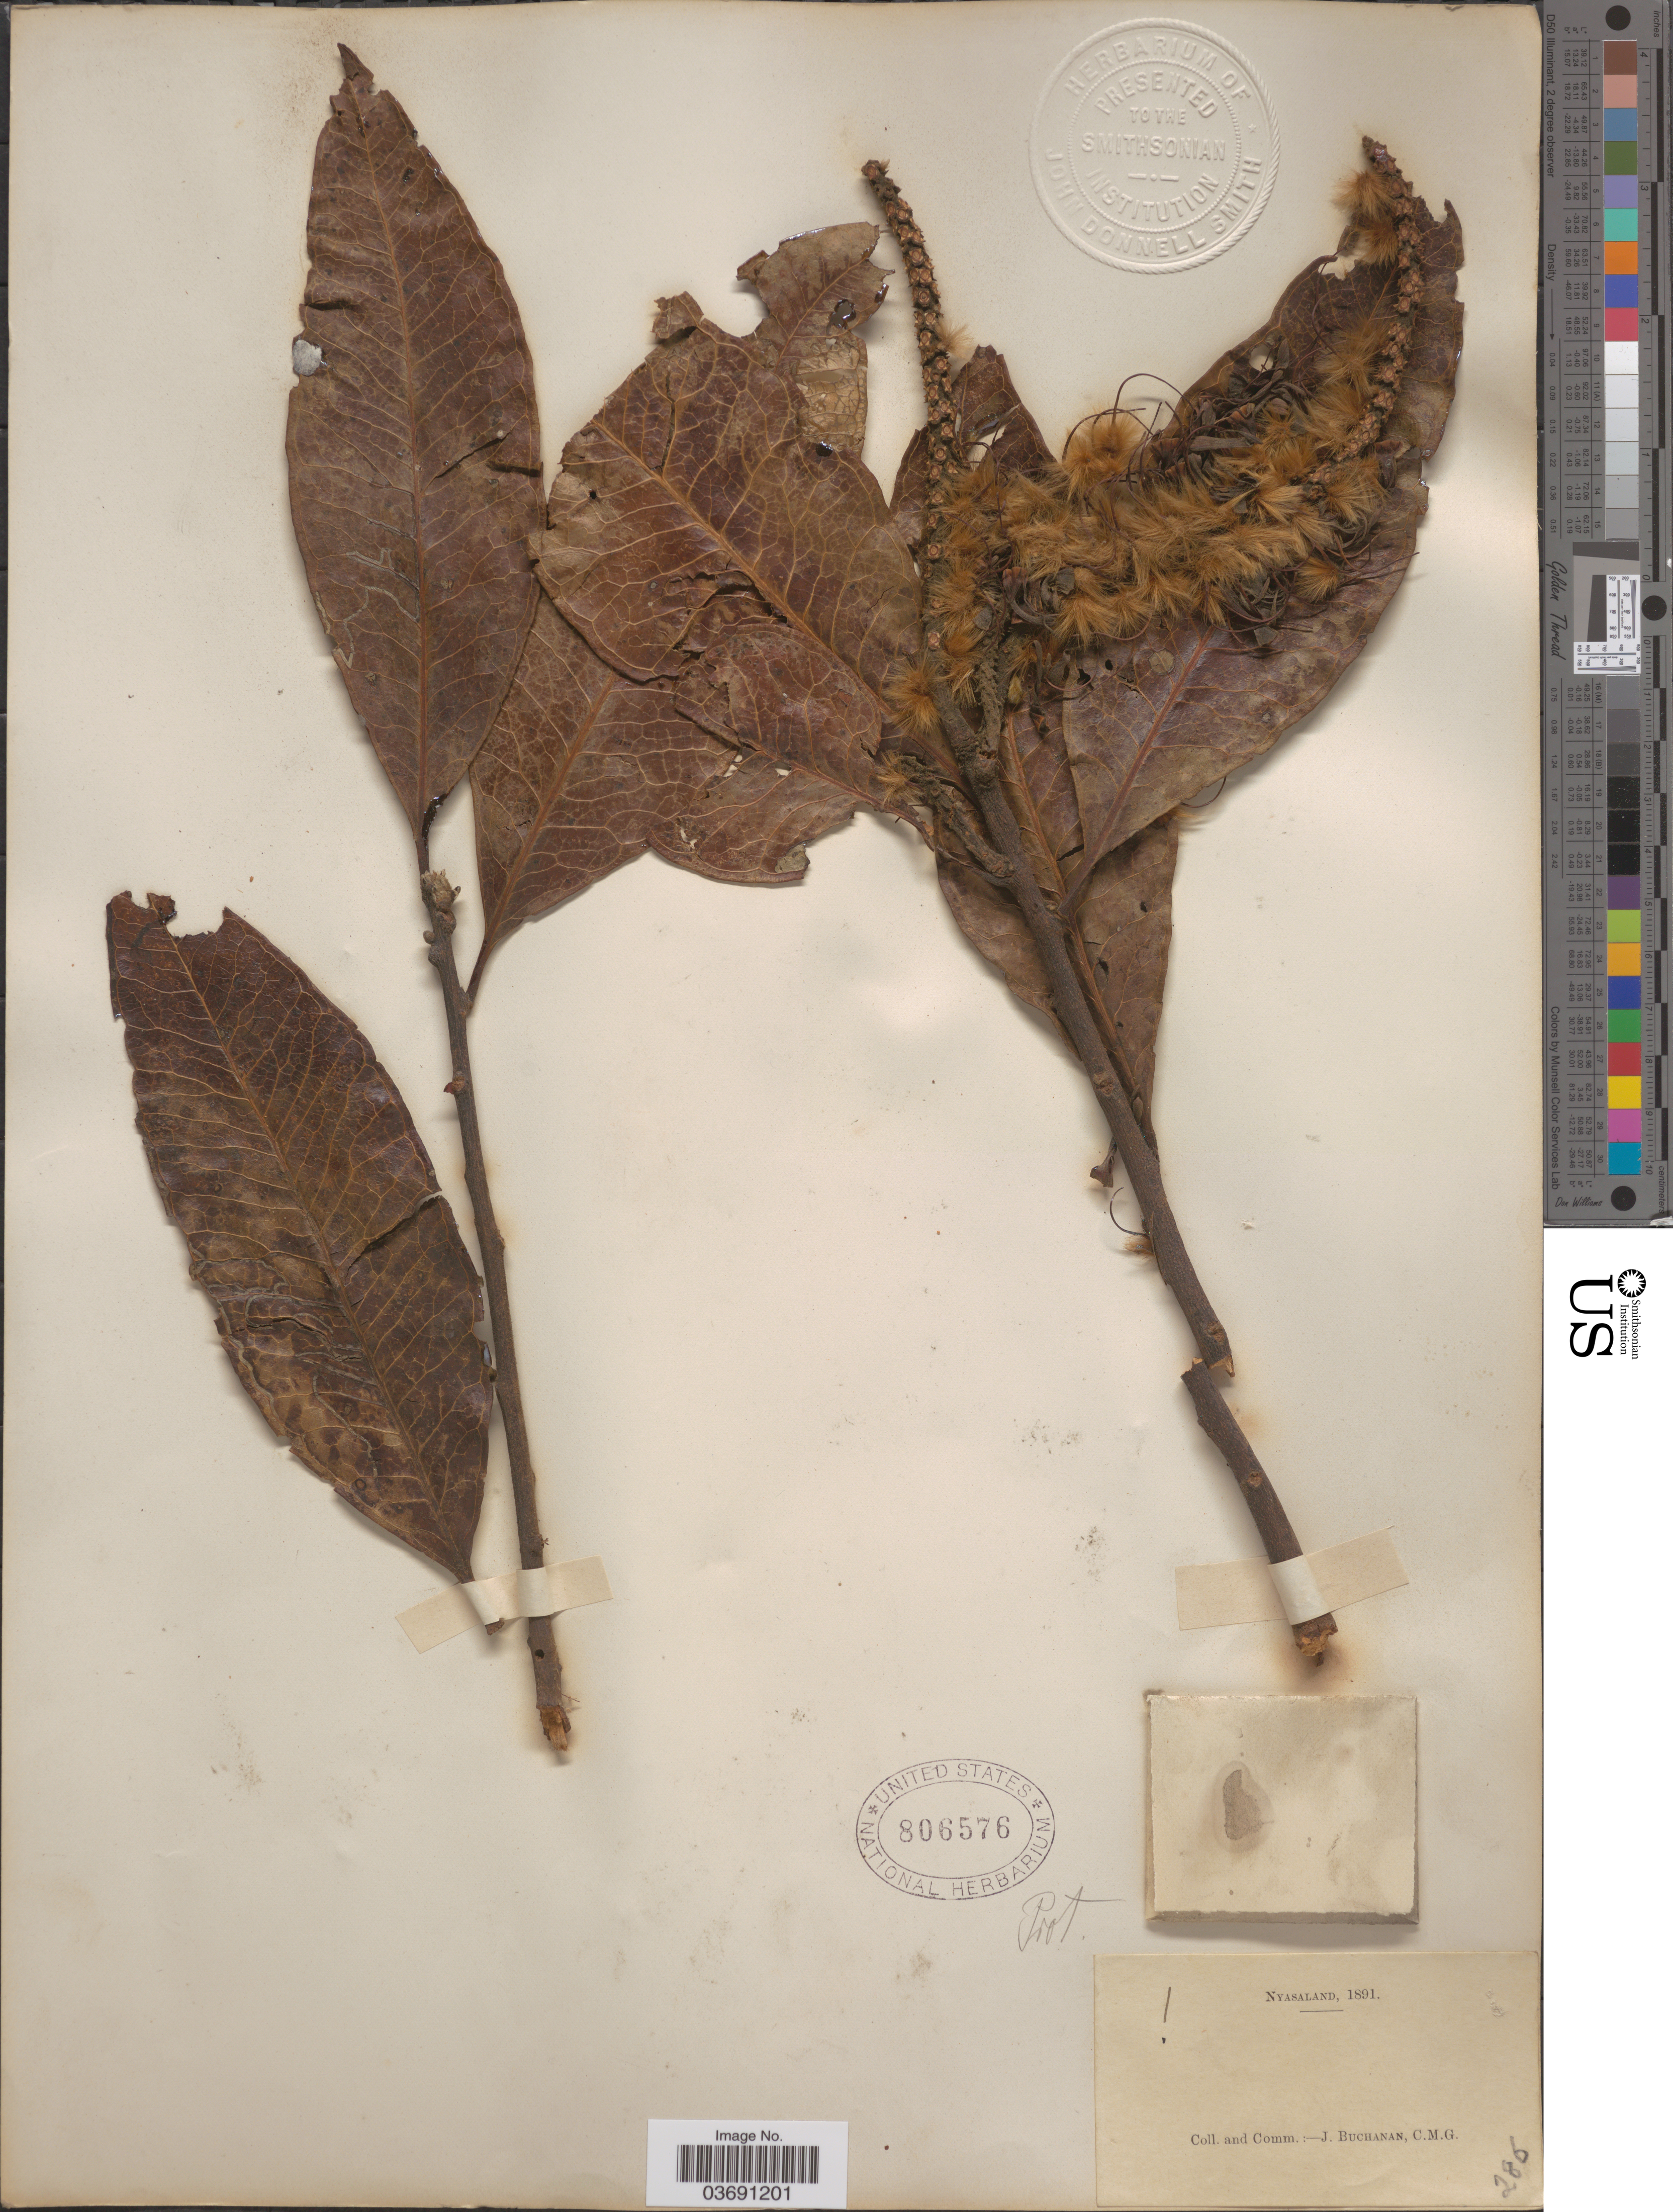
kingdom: Plantae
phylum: Tracheophyta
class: Magnoliopsida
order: Proteales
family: Proteaceae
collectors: J. Buchanan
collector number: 286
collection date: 1891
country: Malawi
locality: Nyasaland.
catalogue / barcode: US 806576